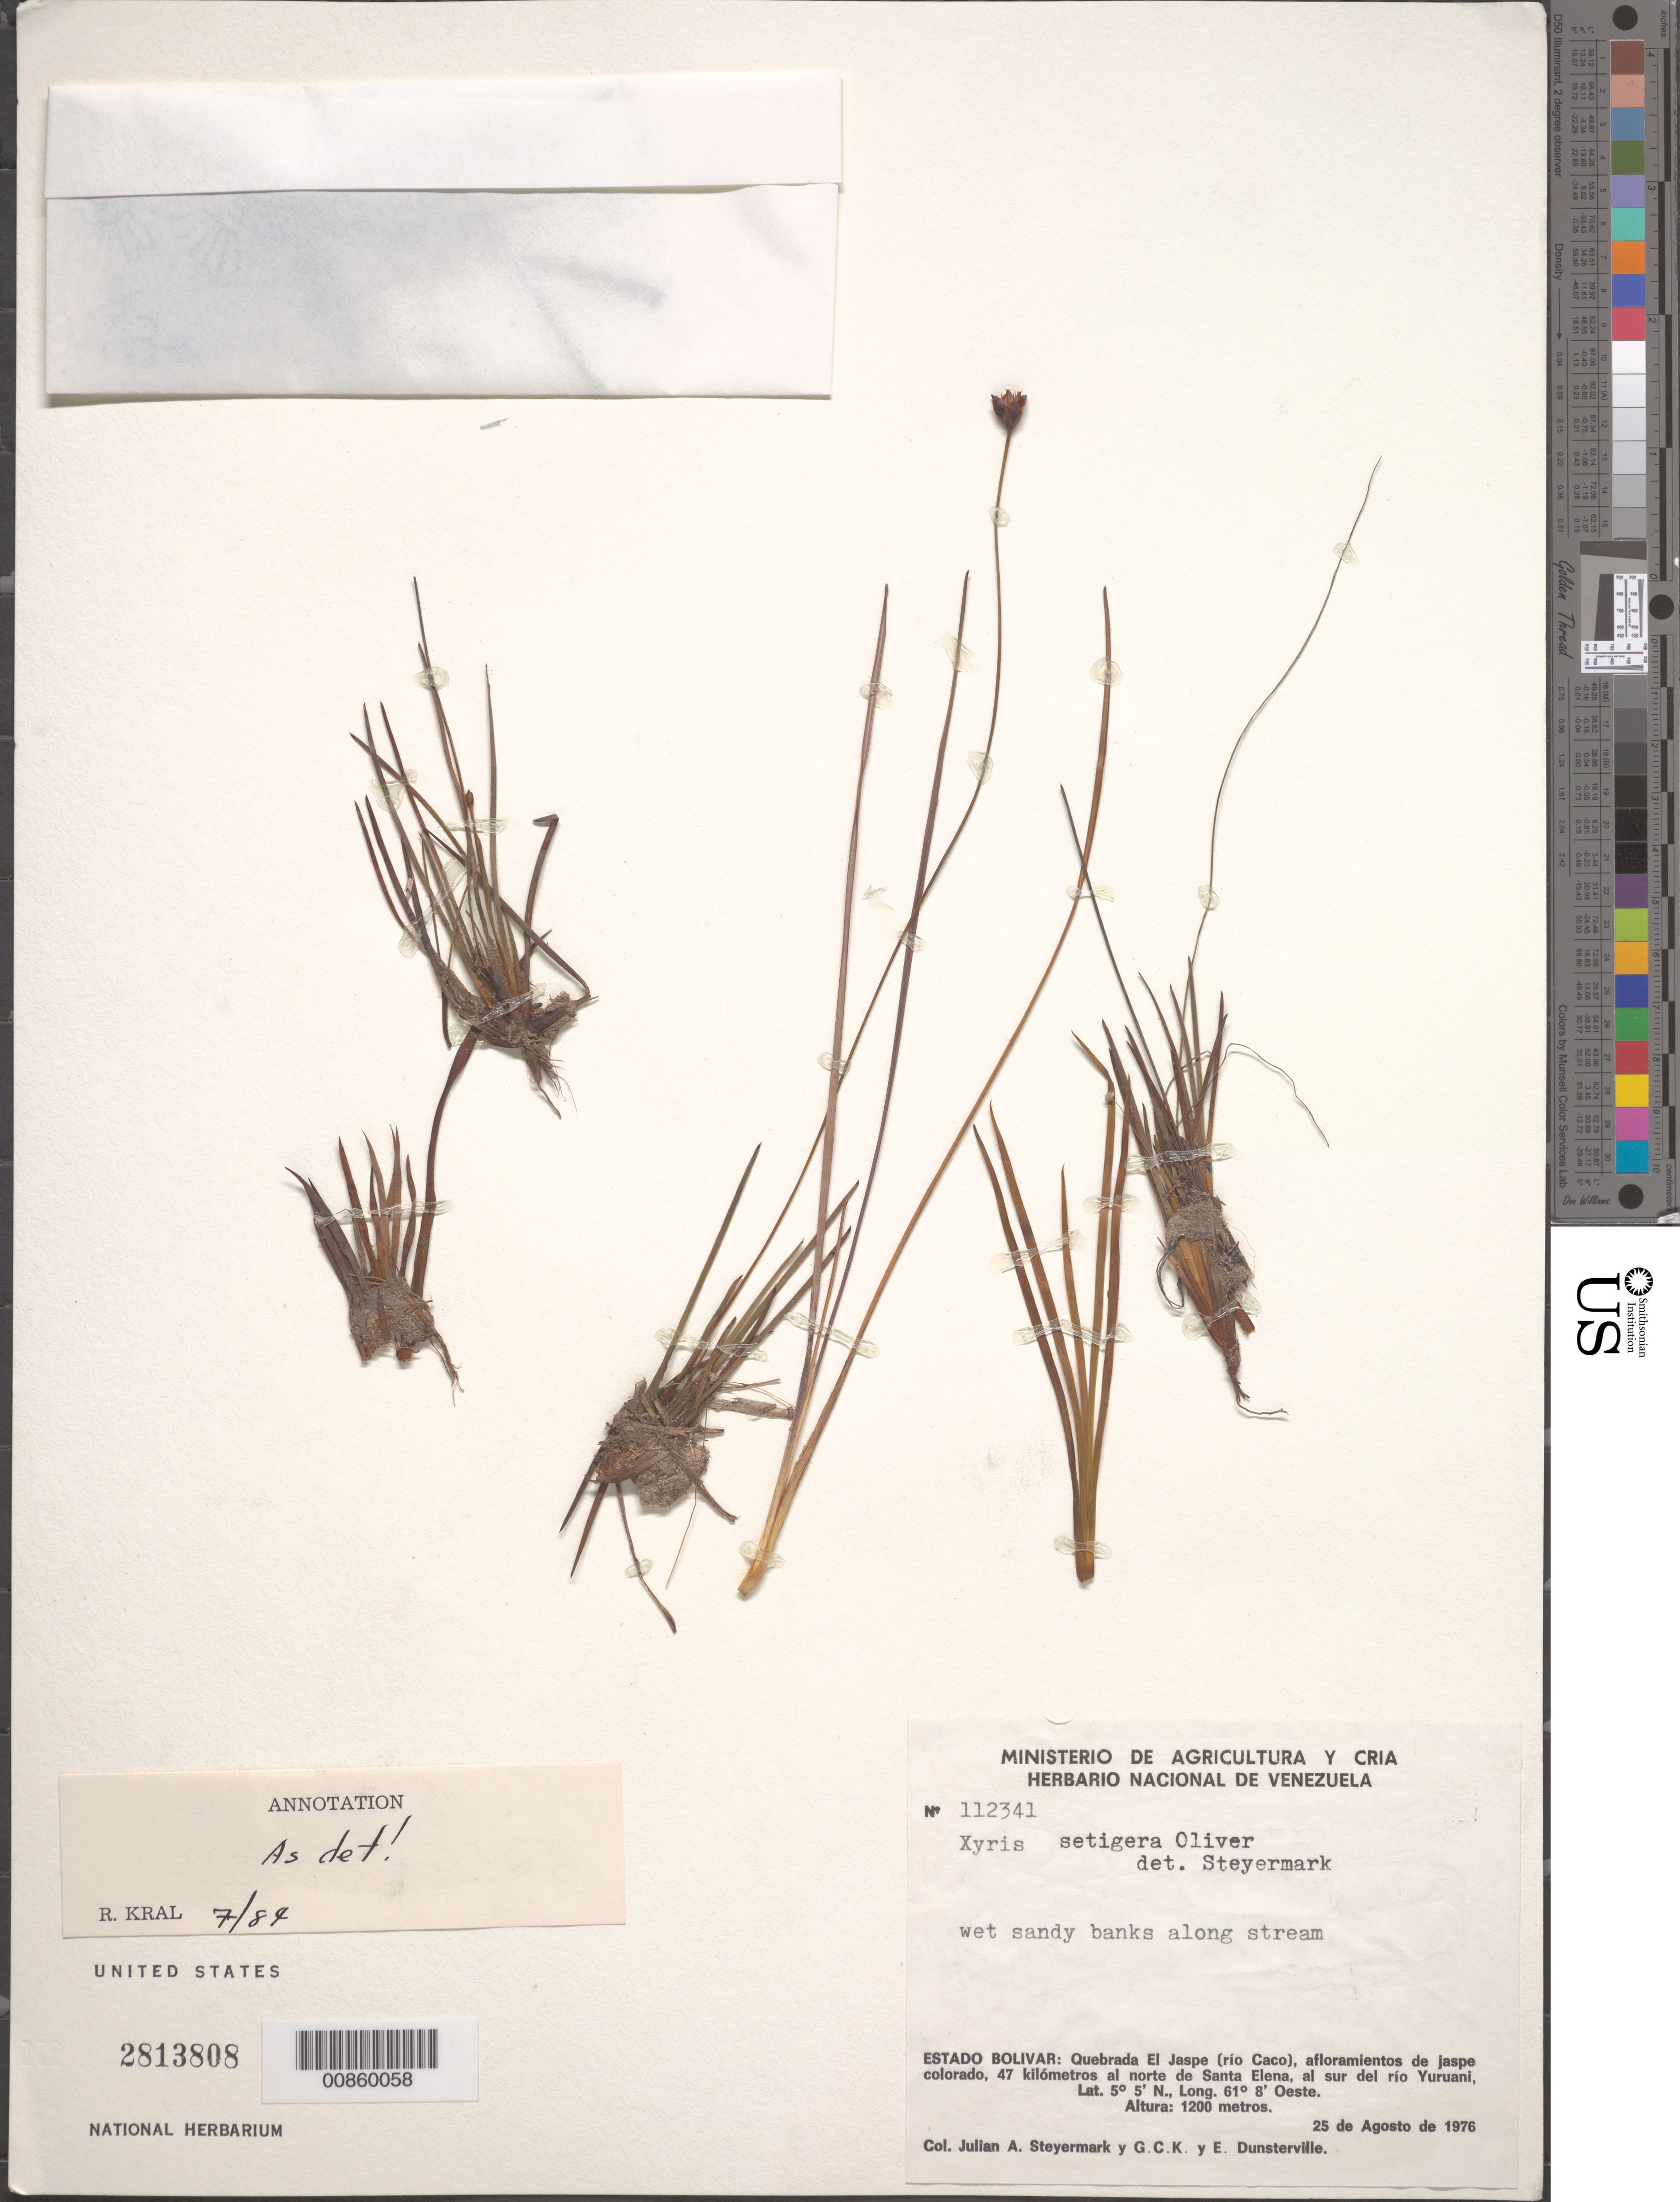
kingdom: Plantae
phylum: Tracheophyta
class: Liliopsida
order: Poales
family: Xyridaceae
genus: Xyris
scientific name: Xyris setigera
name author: Oliv.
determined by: Kral, Robert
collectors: J. Steyermark, G. C. K. Dunsterville & E. Dunsterville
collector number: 112341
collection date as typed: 25-Aug-76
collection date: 1976-08-25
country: Venezuela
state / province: Bolívar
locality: Quebrada El Jaspe (río Caco), 47 km N of Santa Elena, S of río Yuruani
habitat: Wet sandy banks along stream.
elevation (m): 1200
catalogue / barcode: US 2813808